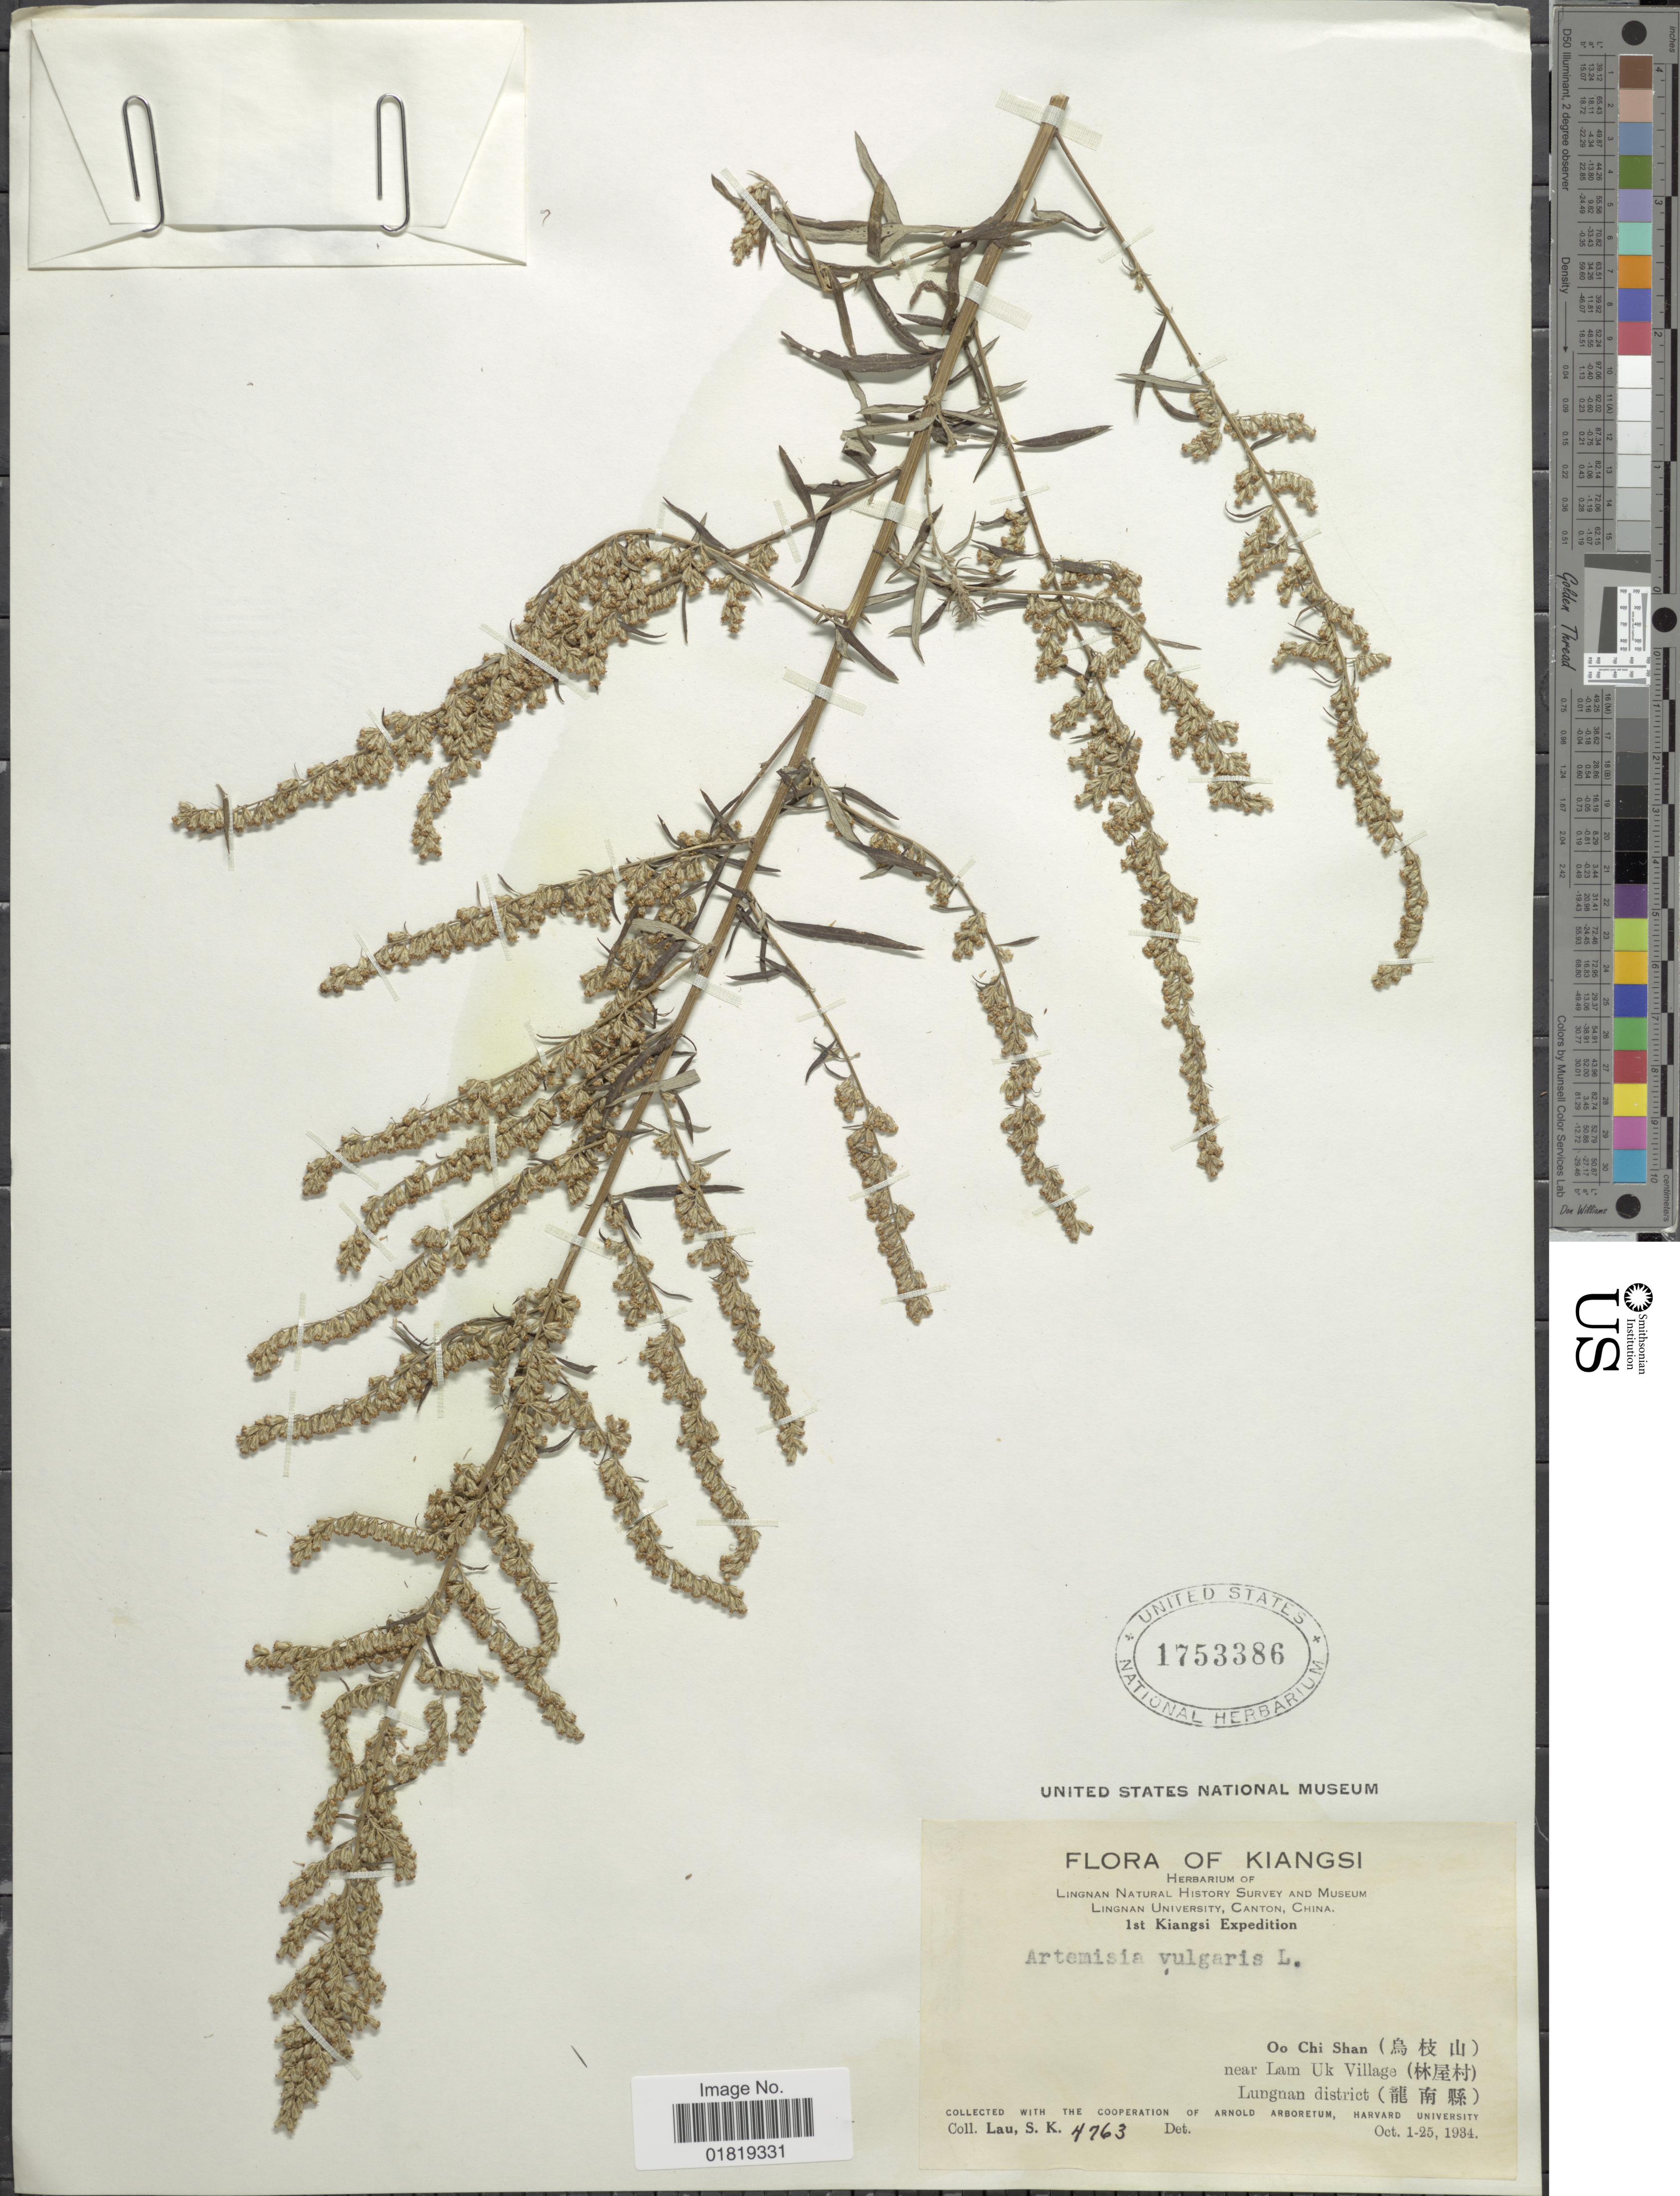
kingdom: Plantae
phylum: Tracheophyta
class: Magnoliopsida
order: Asterales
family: Asteraceae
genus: Artemisia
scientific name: Artemisia vulgaris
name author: L.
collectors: S. K. Lau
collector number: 4763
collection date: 1934-10-01/1934-10-25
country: China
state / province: Jiangxi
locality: Oo Chi Shan, near Lam Uk Village, Lungnan district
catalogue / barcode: US 1753386